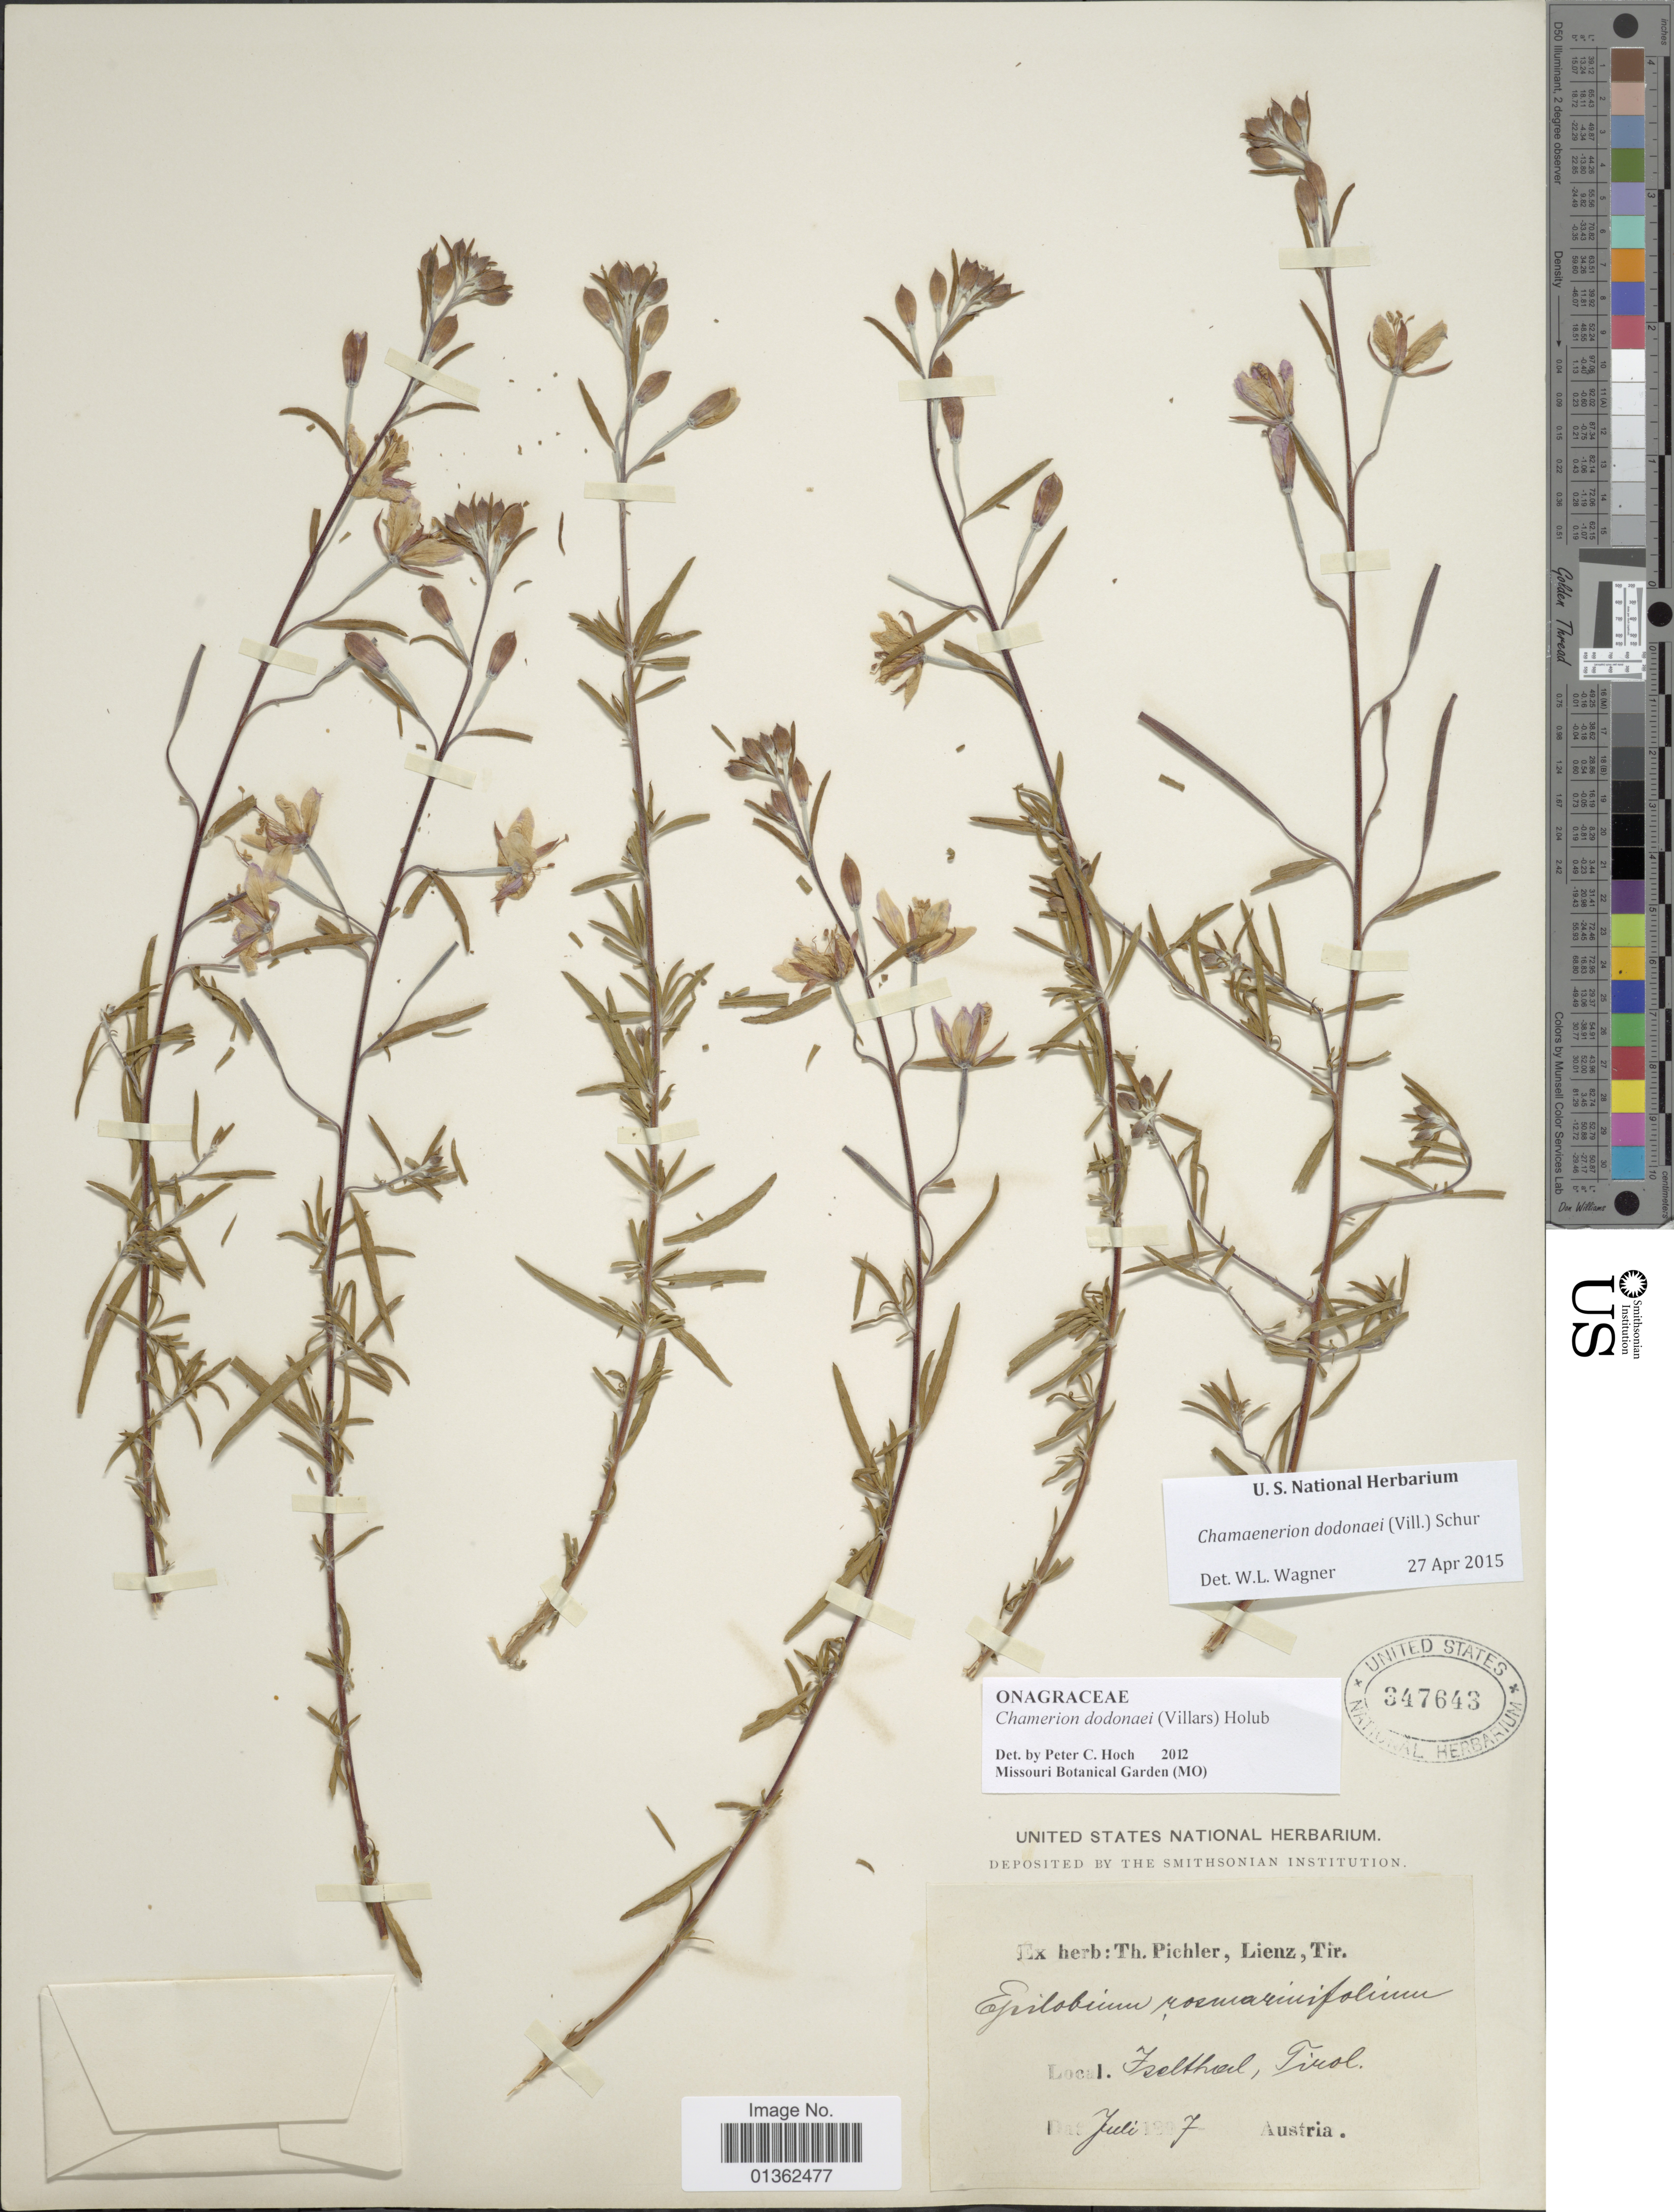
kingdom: Plantae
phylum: Tracheophyta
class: Magnoliopsida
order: Myrtales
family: Onagraceae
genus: Chamaenerion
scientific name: Chamaenerion dodonaei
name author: (Vill.) Schur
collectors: ex herb. T. Pichler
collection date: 1987-07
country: Austria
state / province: Tirol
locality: Iselthal. [interpreted]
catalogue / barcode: US 347643